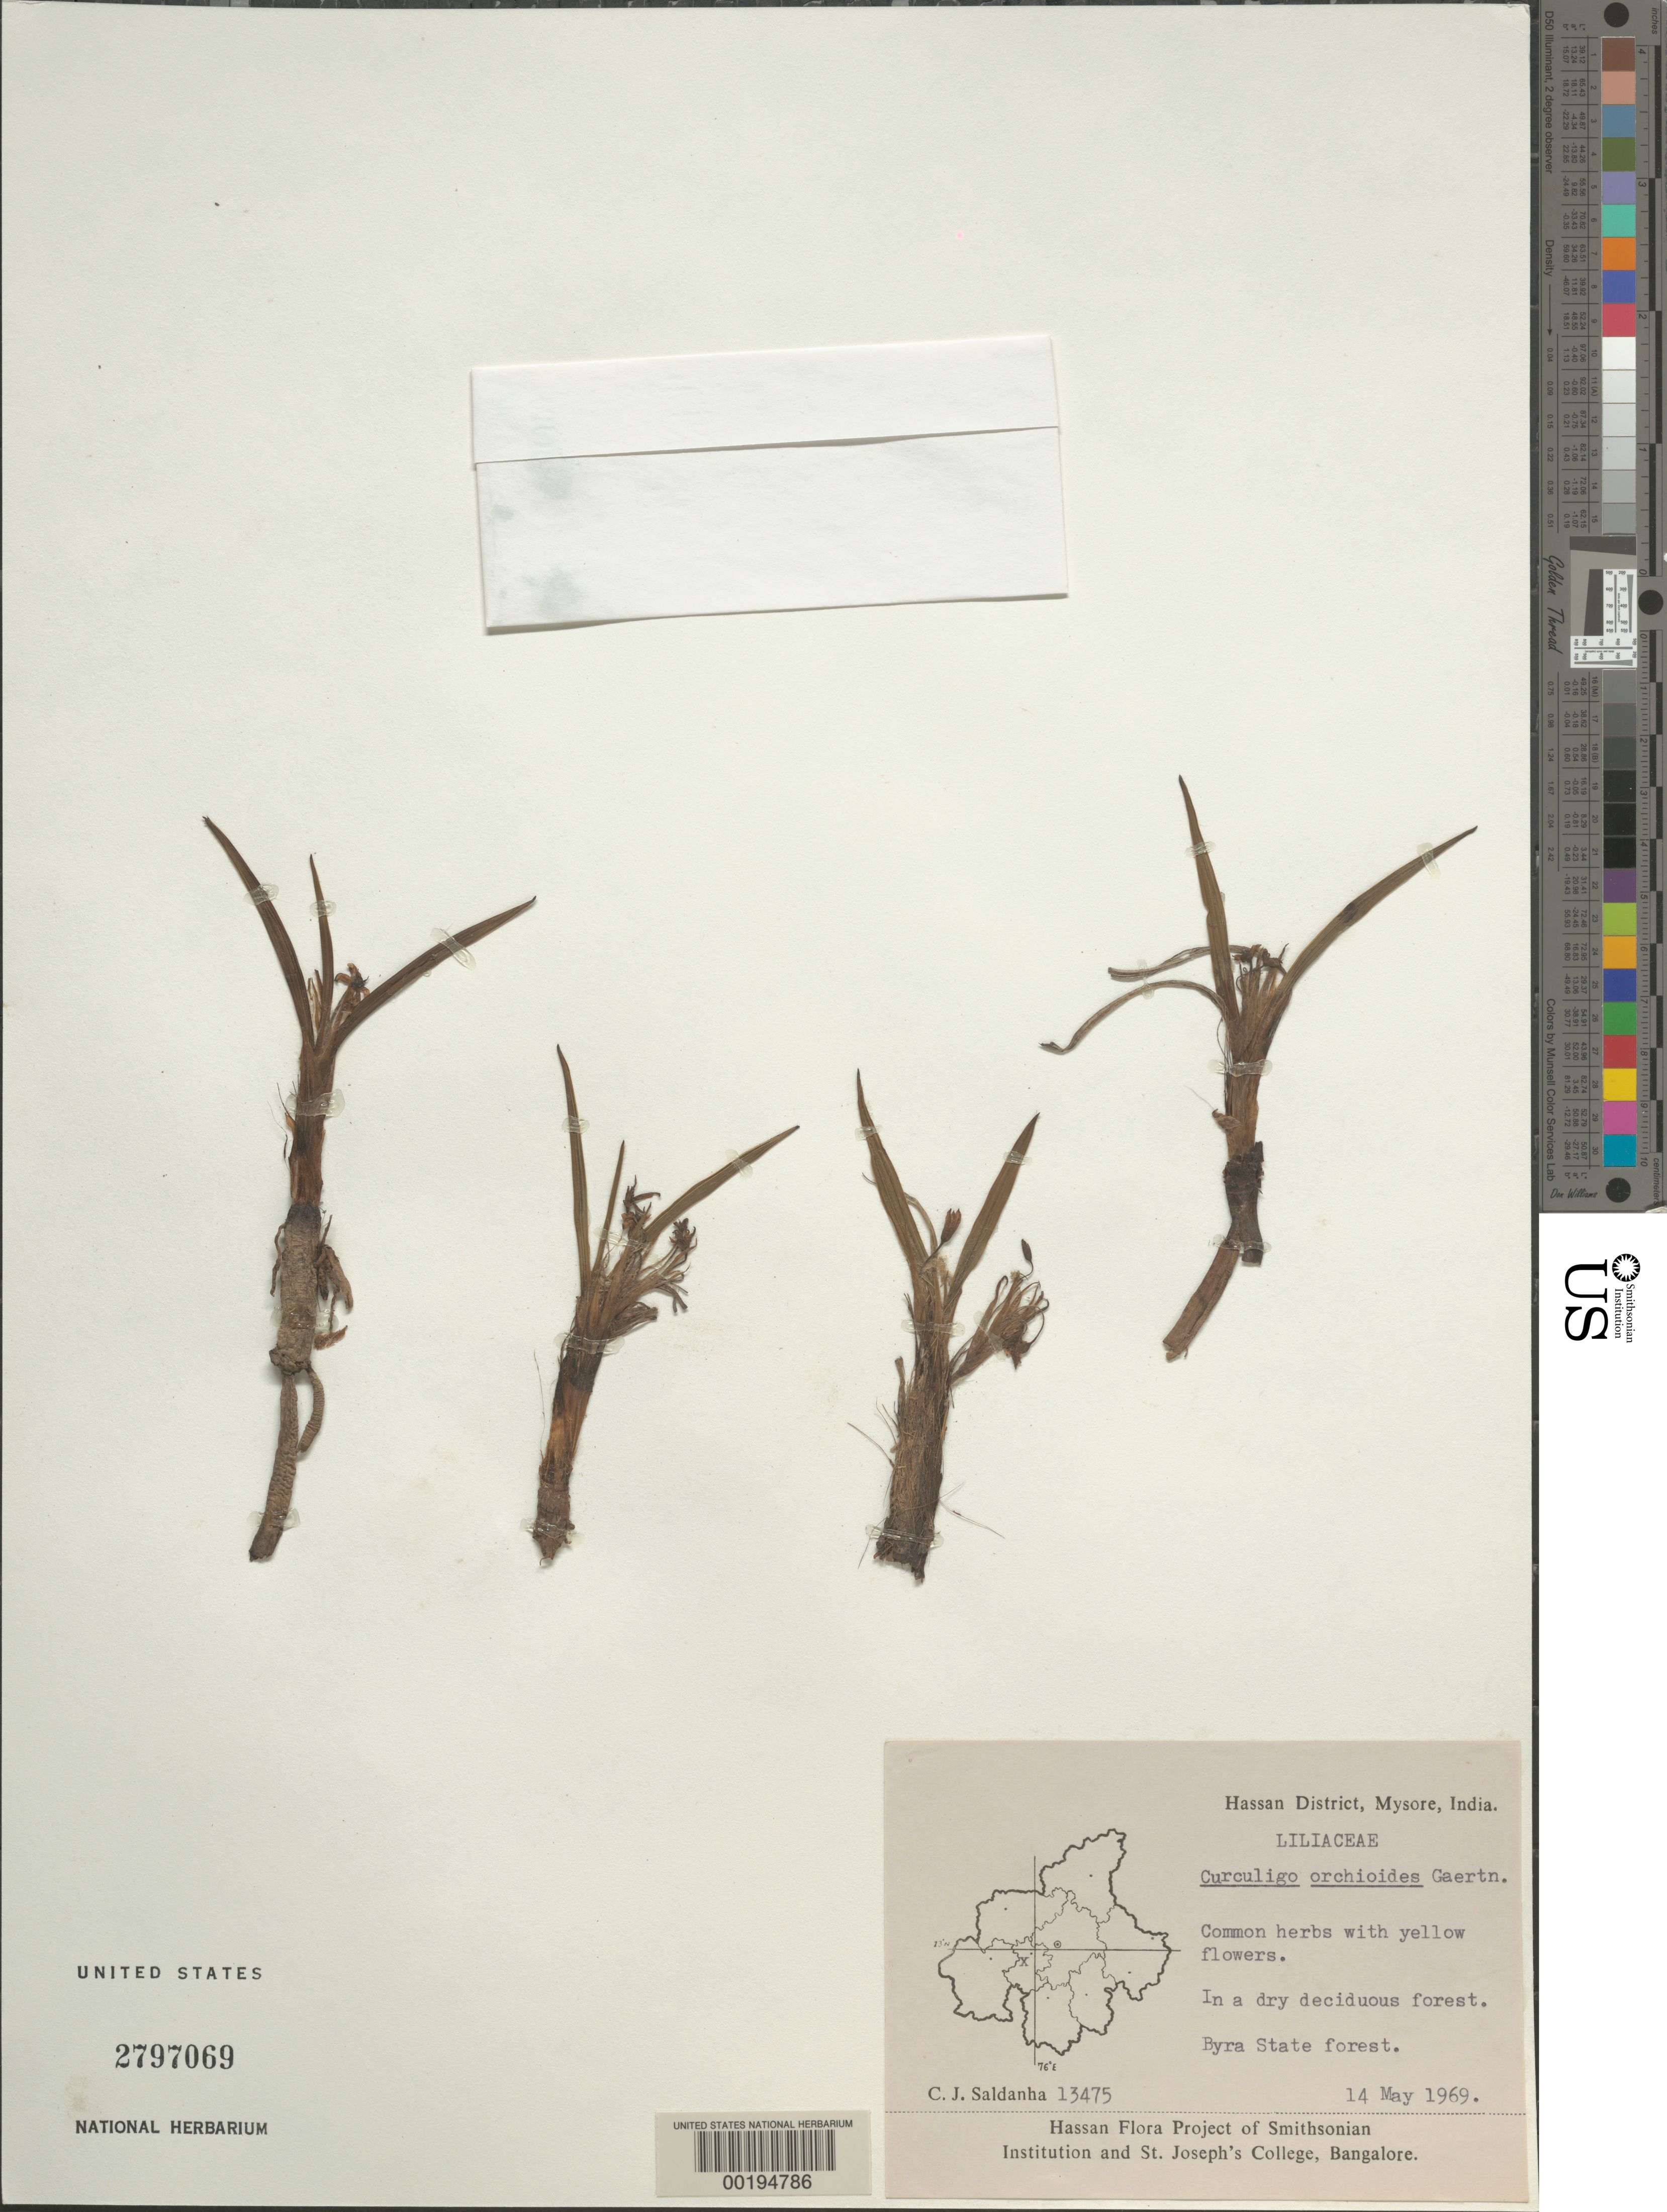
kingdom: Plantae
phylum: Tracheophyta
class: Liliopsida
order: Asparagales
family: Hypoxidaceae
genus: Curculigo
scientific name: Curculigo orchioides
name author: Gaertn.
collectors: C. J. Saldanha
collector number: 13475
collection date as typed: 14 May 1969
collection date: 1969-05-14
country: India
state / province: Karnataka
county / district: Hassan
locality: Byra state forest, mysore state [mysore state = karnataka.]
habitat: In a dry deciduous forest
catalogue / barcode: US 2797069